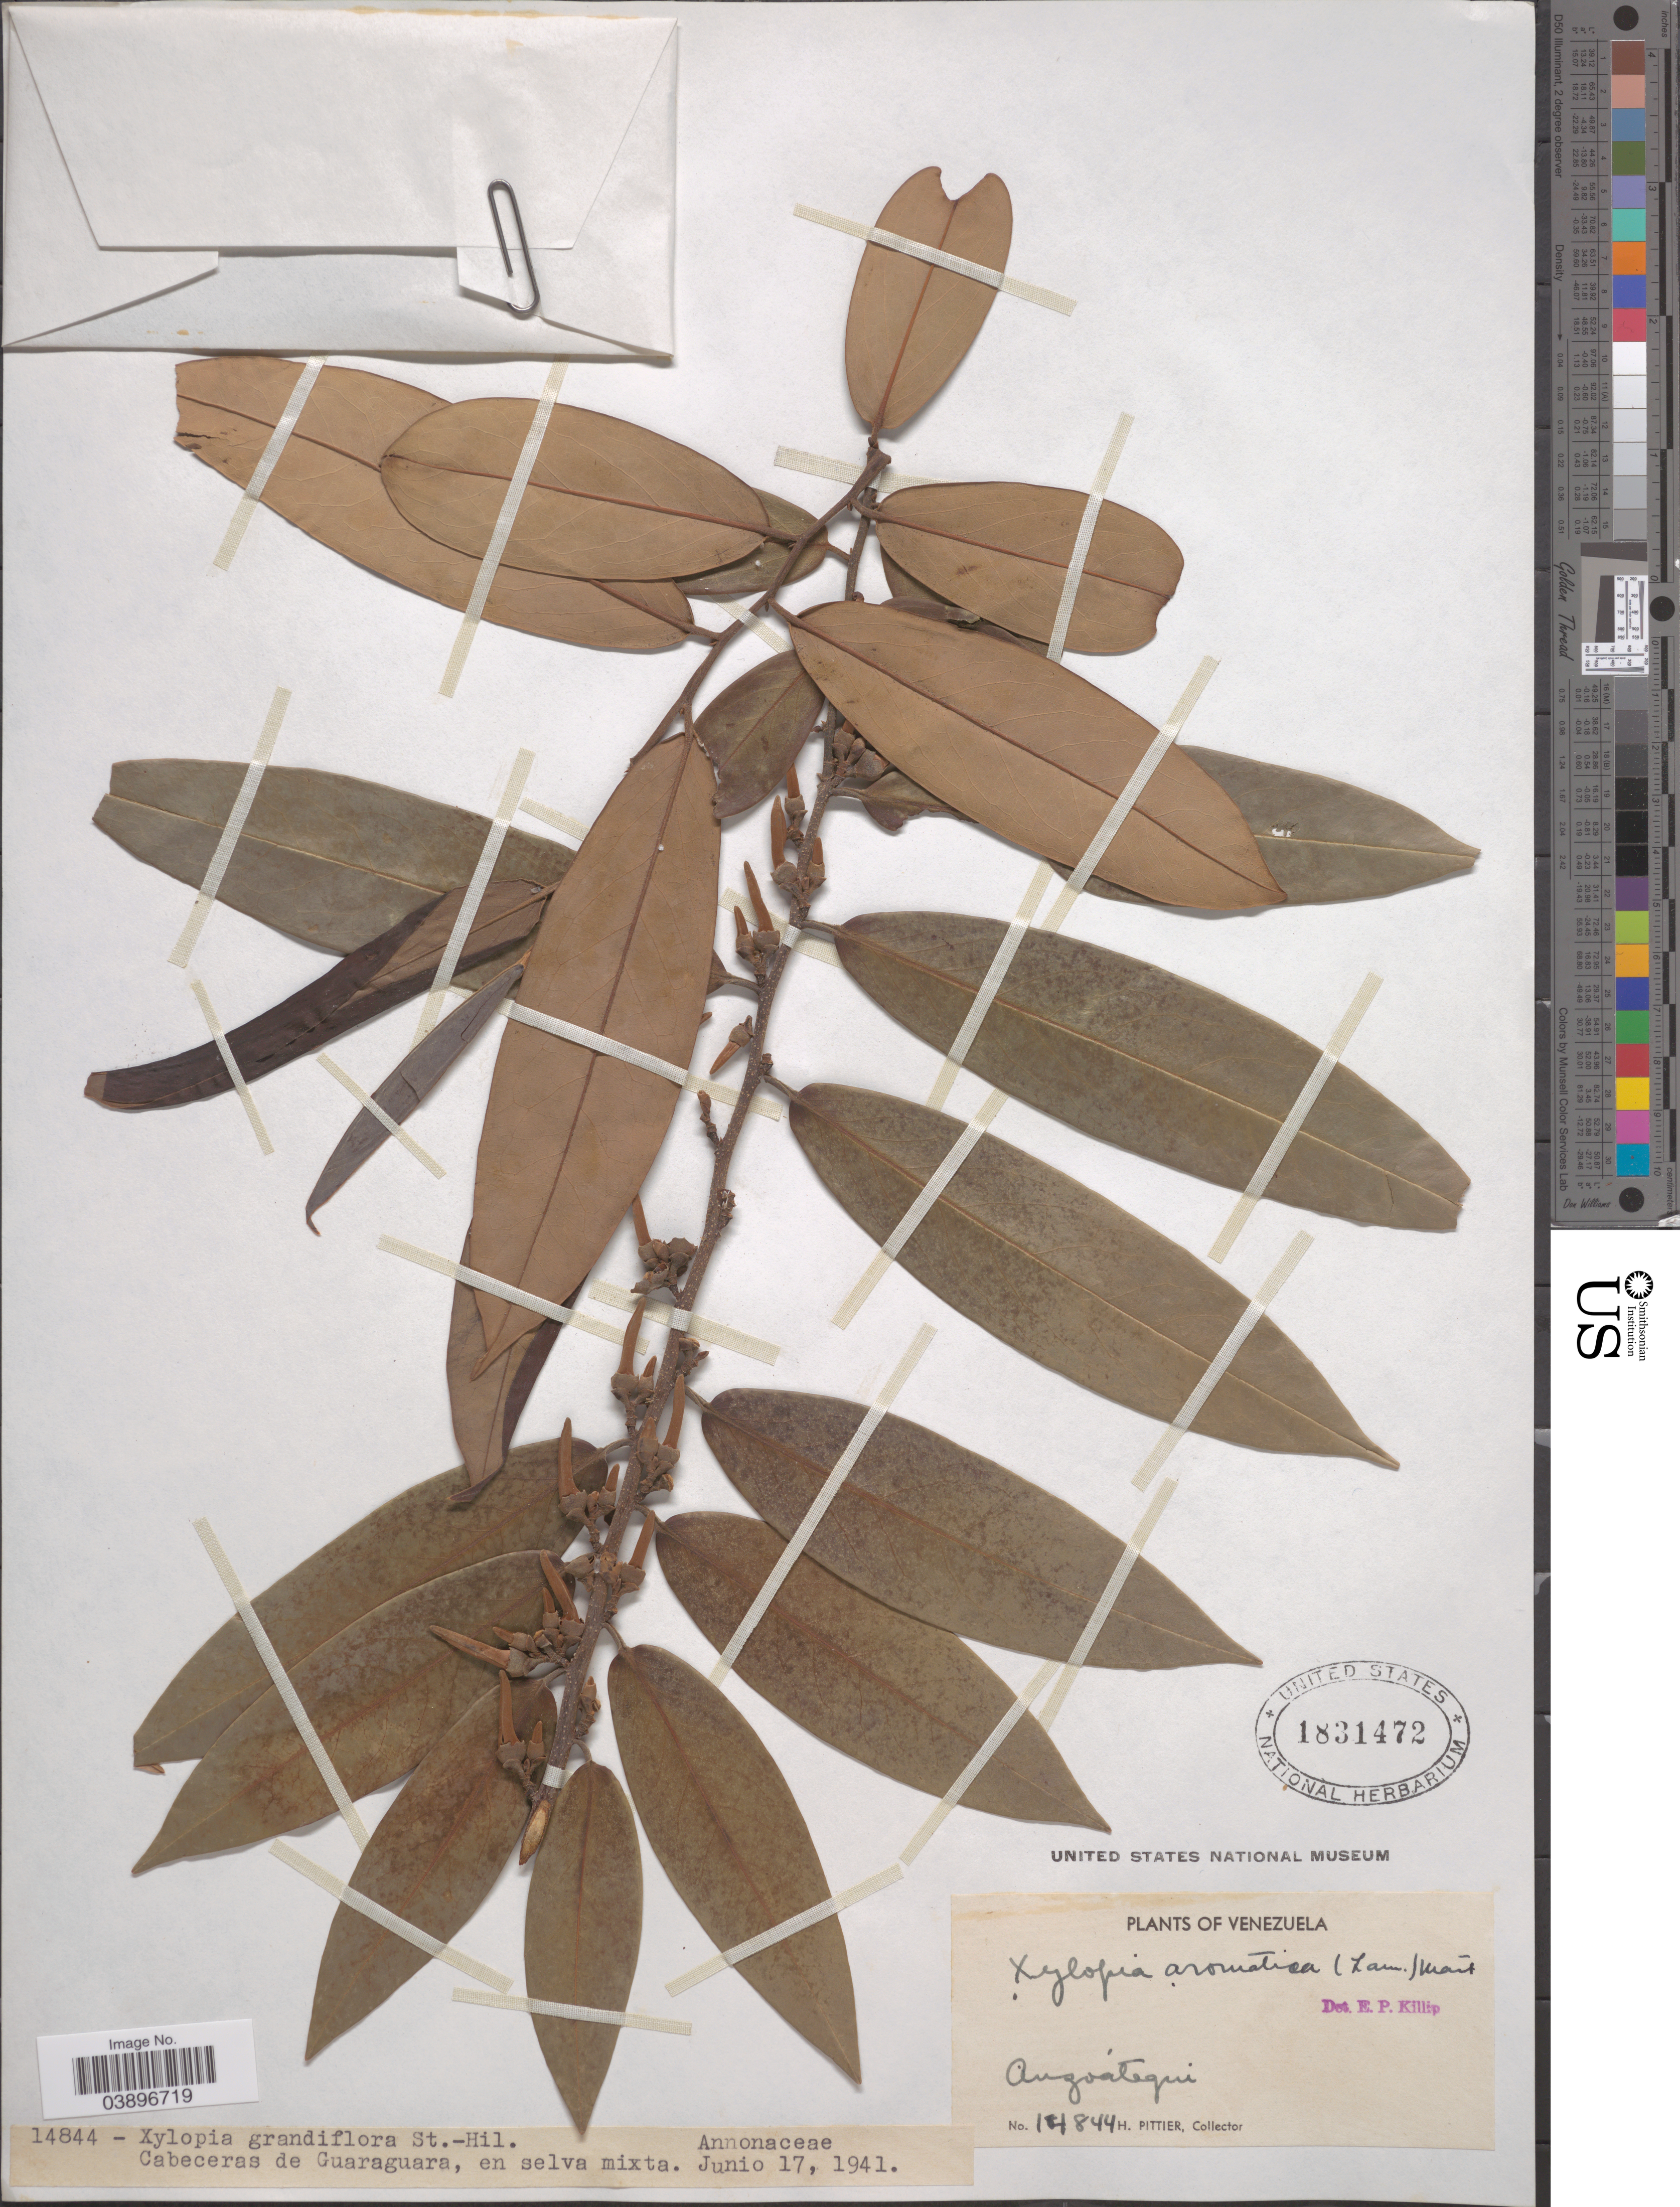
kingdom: Plantae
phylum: Tracheophyta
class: Magnoliopsida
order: Magnoliales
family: Annonaceae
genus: Xylopia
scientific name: Xylopia aromatica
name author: (Lam.) Mart.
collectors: H. F. Pittier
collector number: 14844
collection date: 1941-06-17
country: Venezuela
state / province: Anzoategui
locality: Cabeceras de Guaraguara.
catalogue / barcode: US 1831472